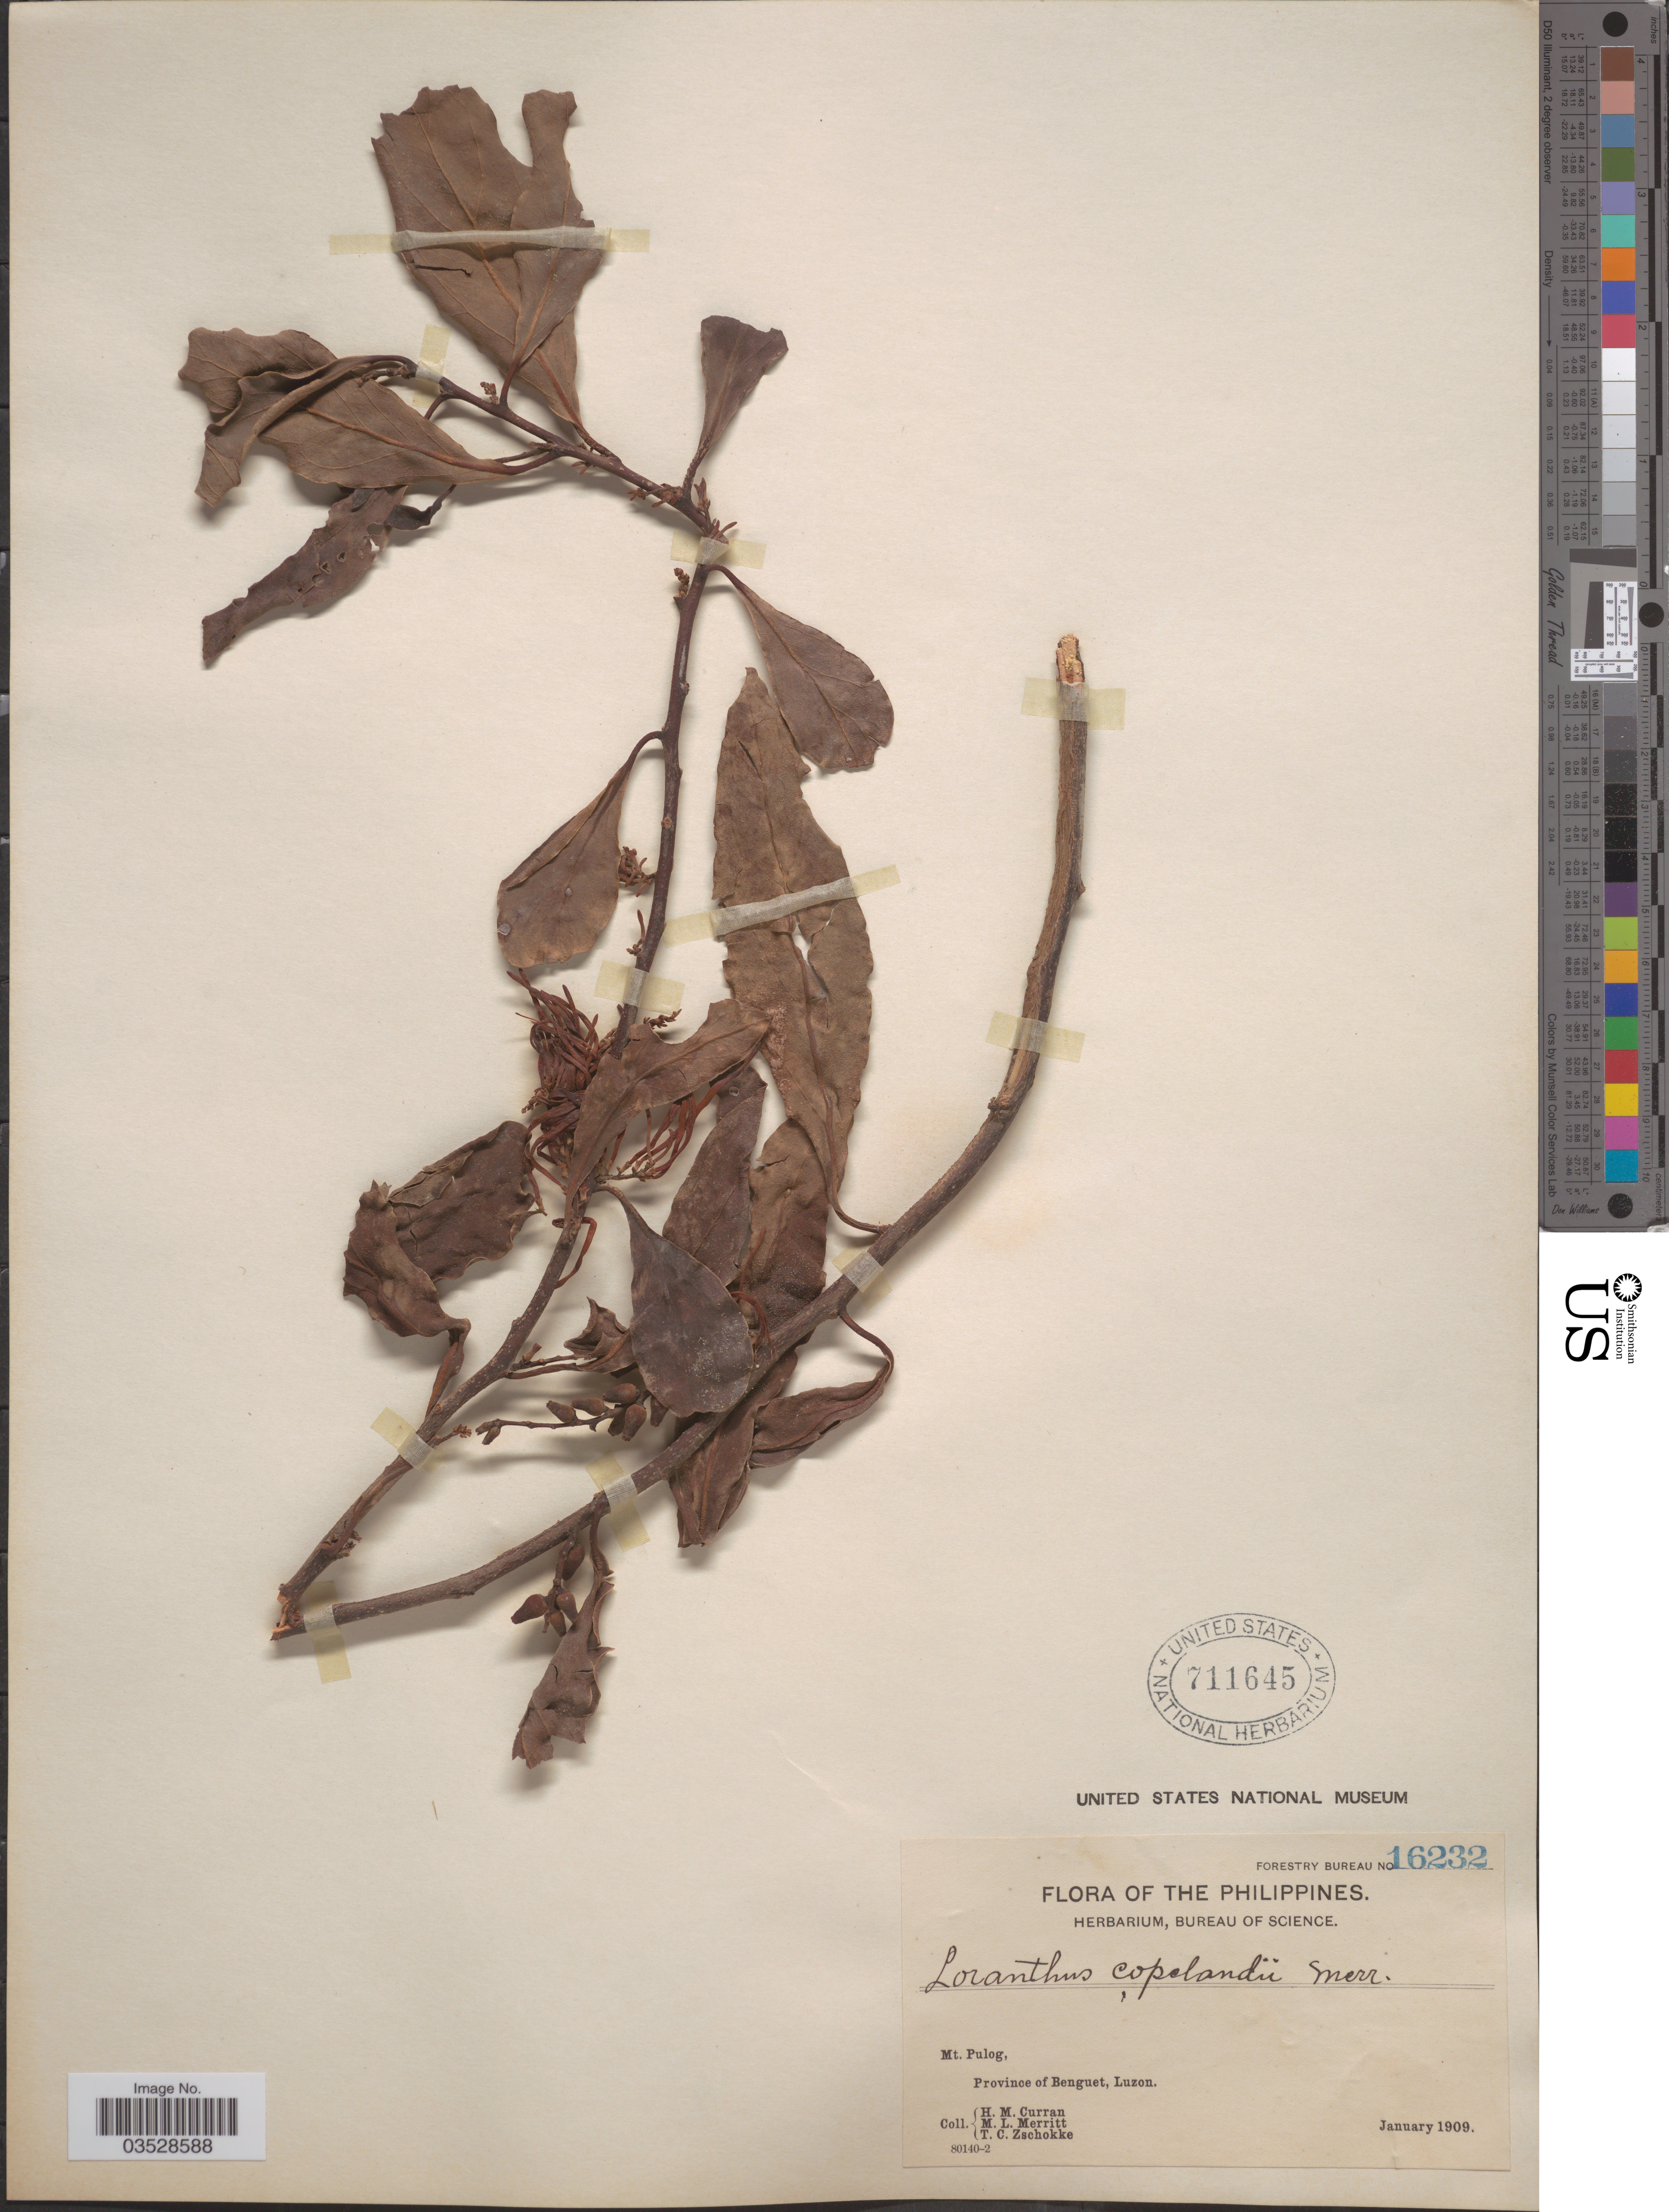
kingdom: Plantae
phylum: Tracheophyta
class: Magnoliopsida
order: Santalales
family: Loranthaceae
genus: Loranthus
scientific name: Loranthus copelandi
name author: Merr.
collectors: H. M. Curran, M. L. Merritt & T. C. Zschokke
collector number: Forestry Bureau 16232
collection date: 1909-01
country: Philippines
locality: Mt. Pulog, Province of Benguet, Luzon.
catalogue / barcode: US 711645